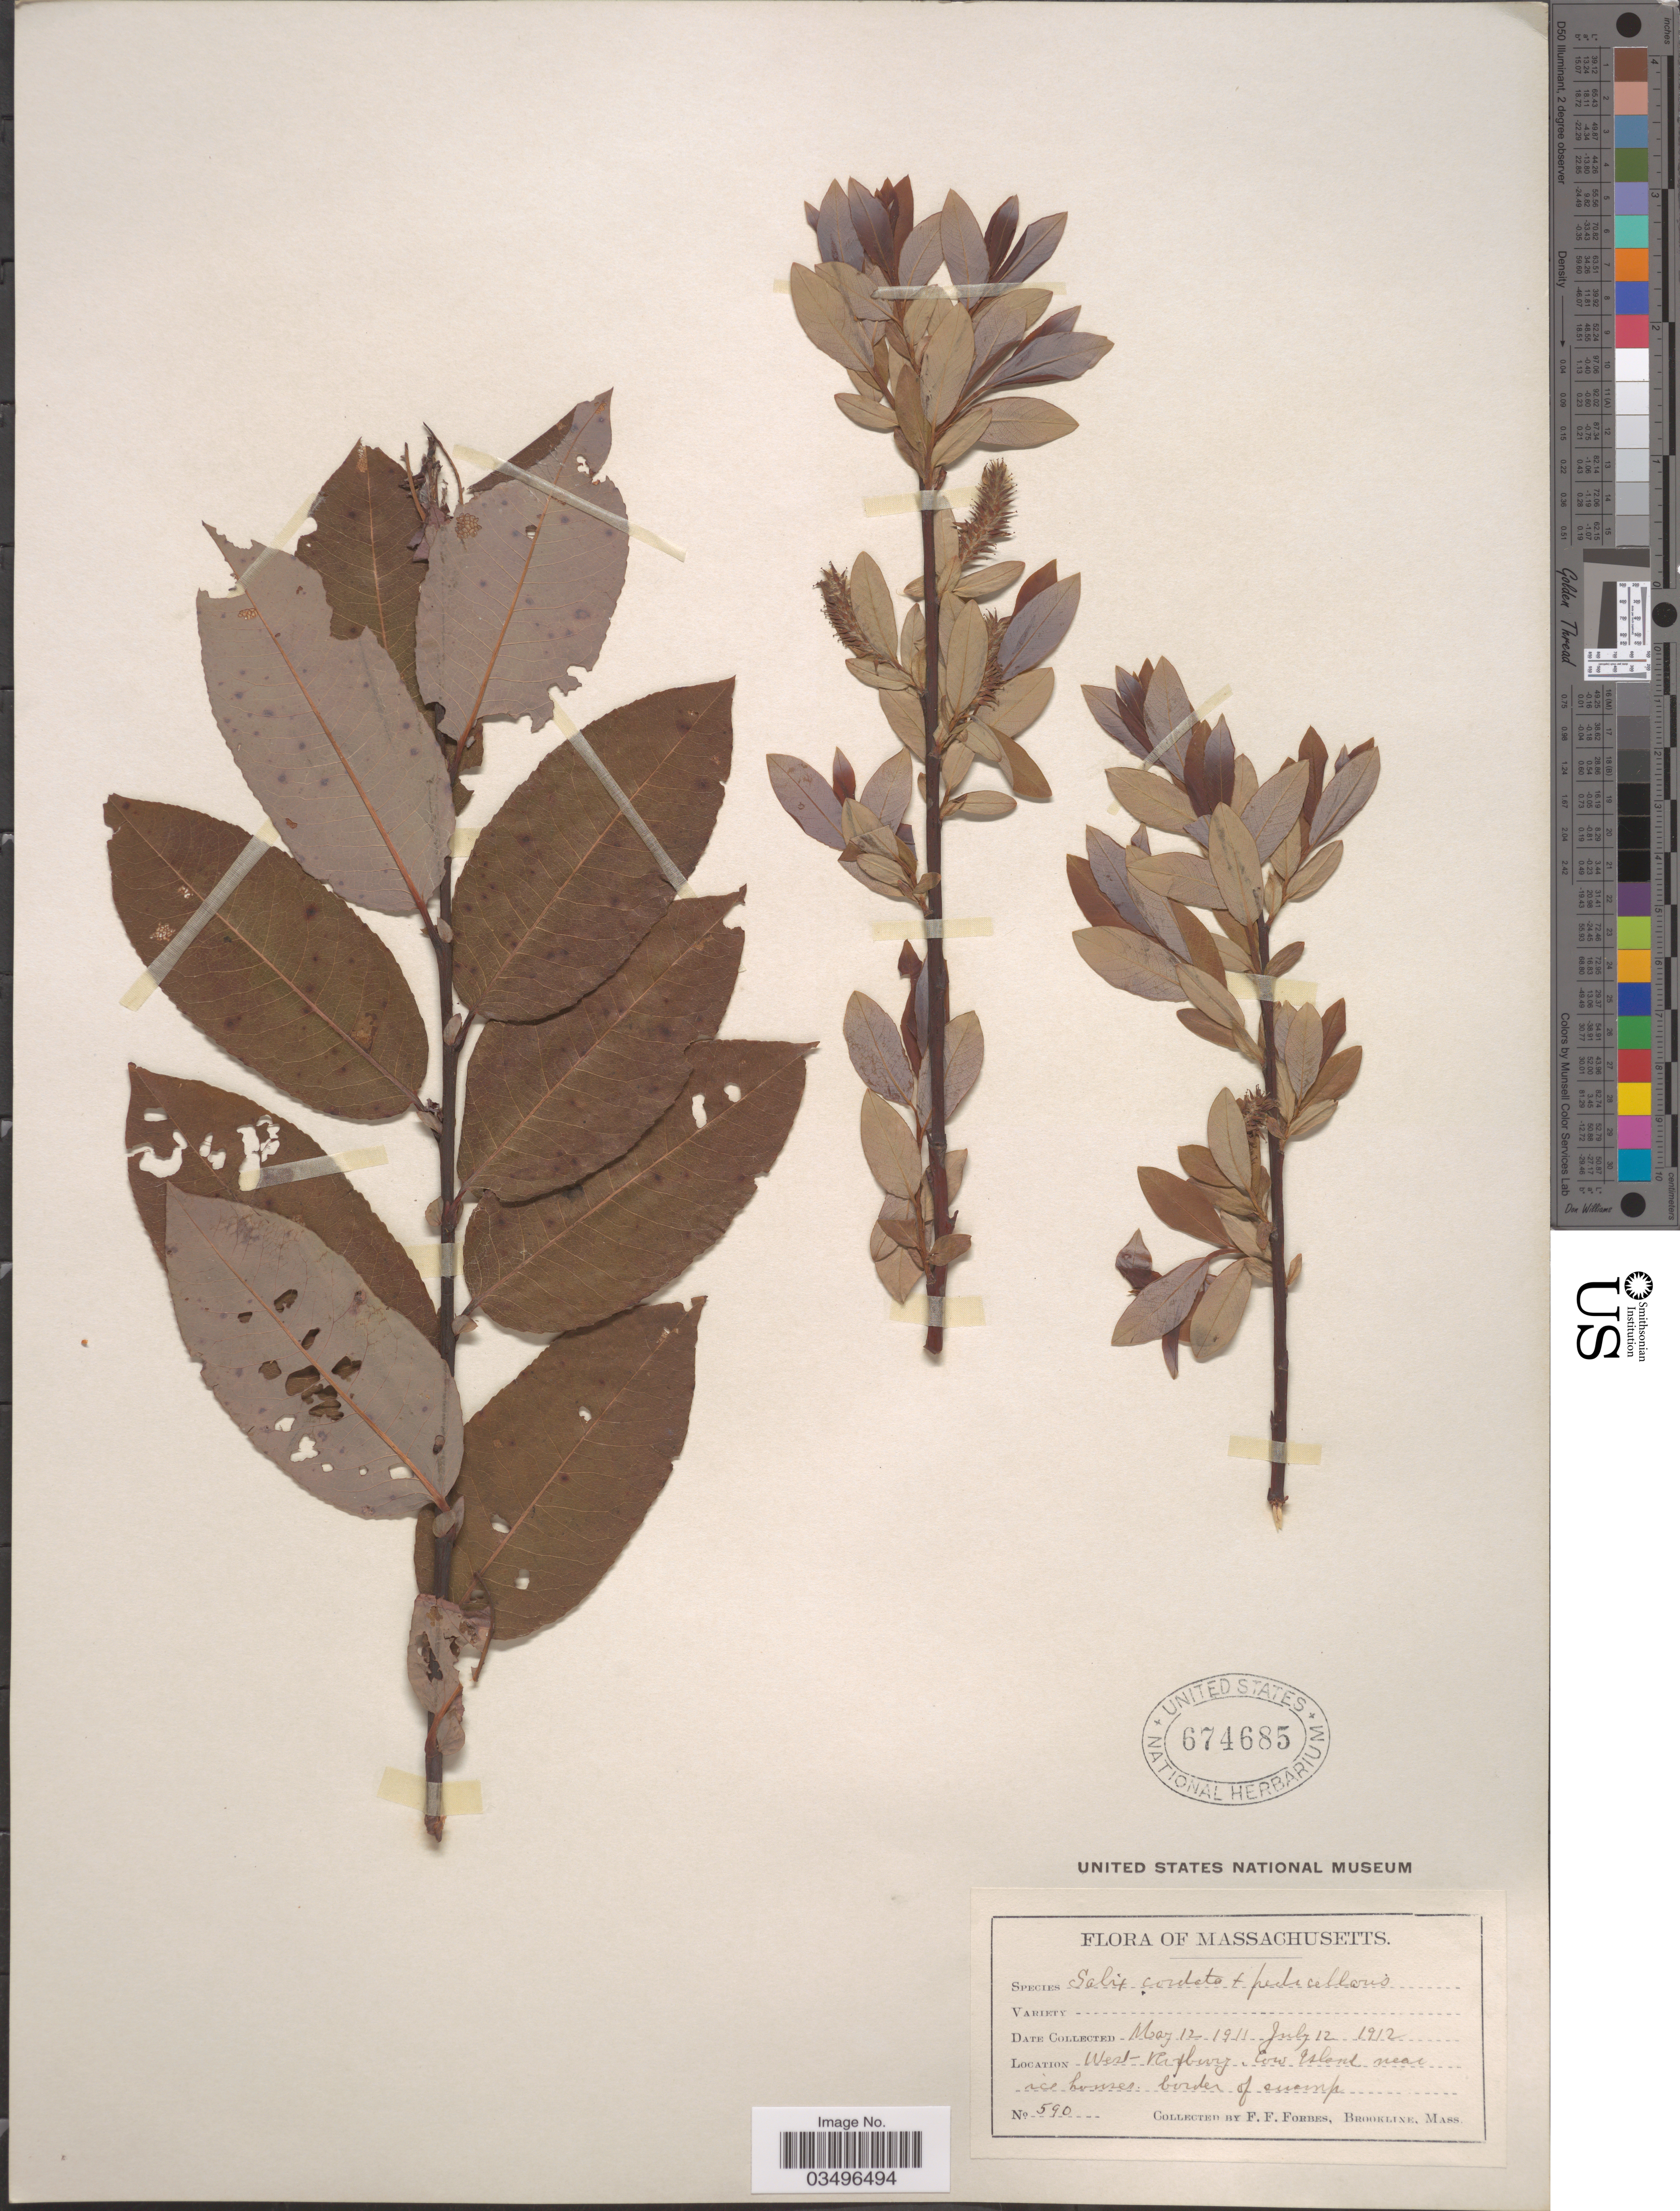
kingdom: Plantae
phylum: Tracheophyta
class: Magnoliopsida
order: Malpighiales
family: Salicaceae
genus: Salix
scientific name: Salix cordata x S. pedicellaris Pursh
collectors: F. Forbes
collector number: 590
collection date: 1911-05-12/1912-07-12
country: United States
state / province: Massachusetts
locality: West Roxbury. Cow Island near ice houses border of swamp.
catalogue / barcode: US 674685